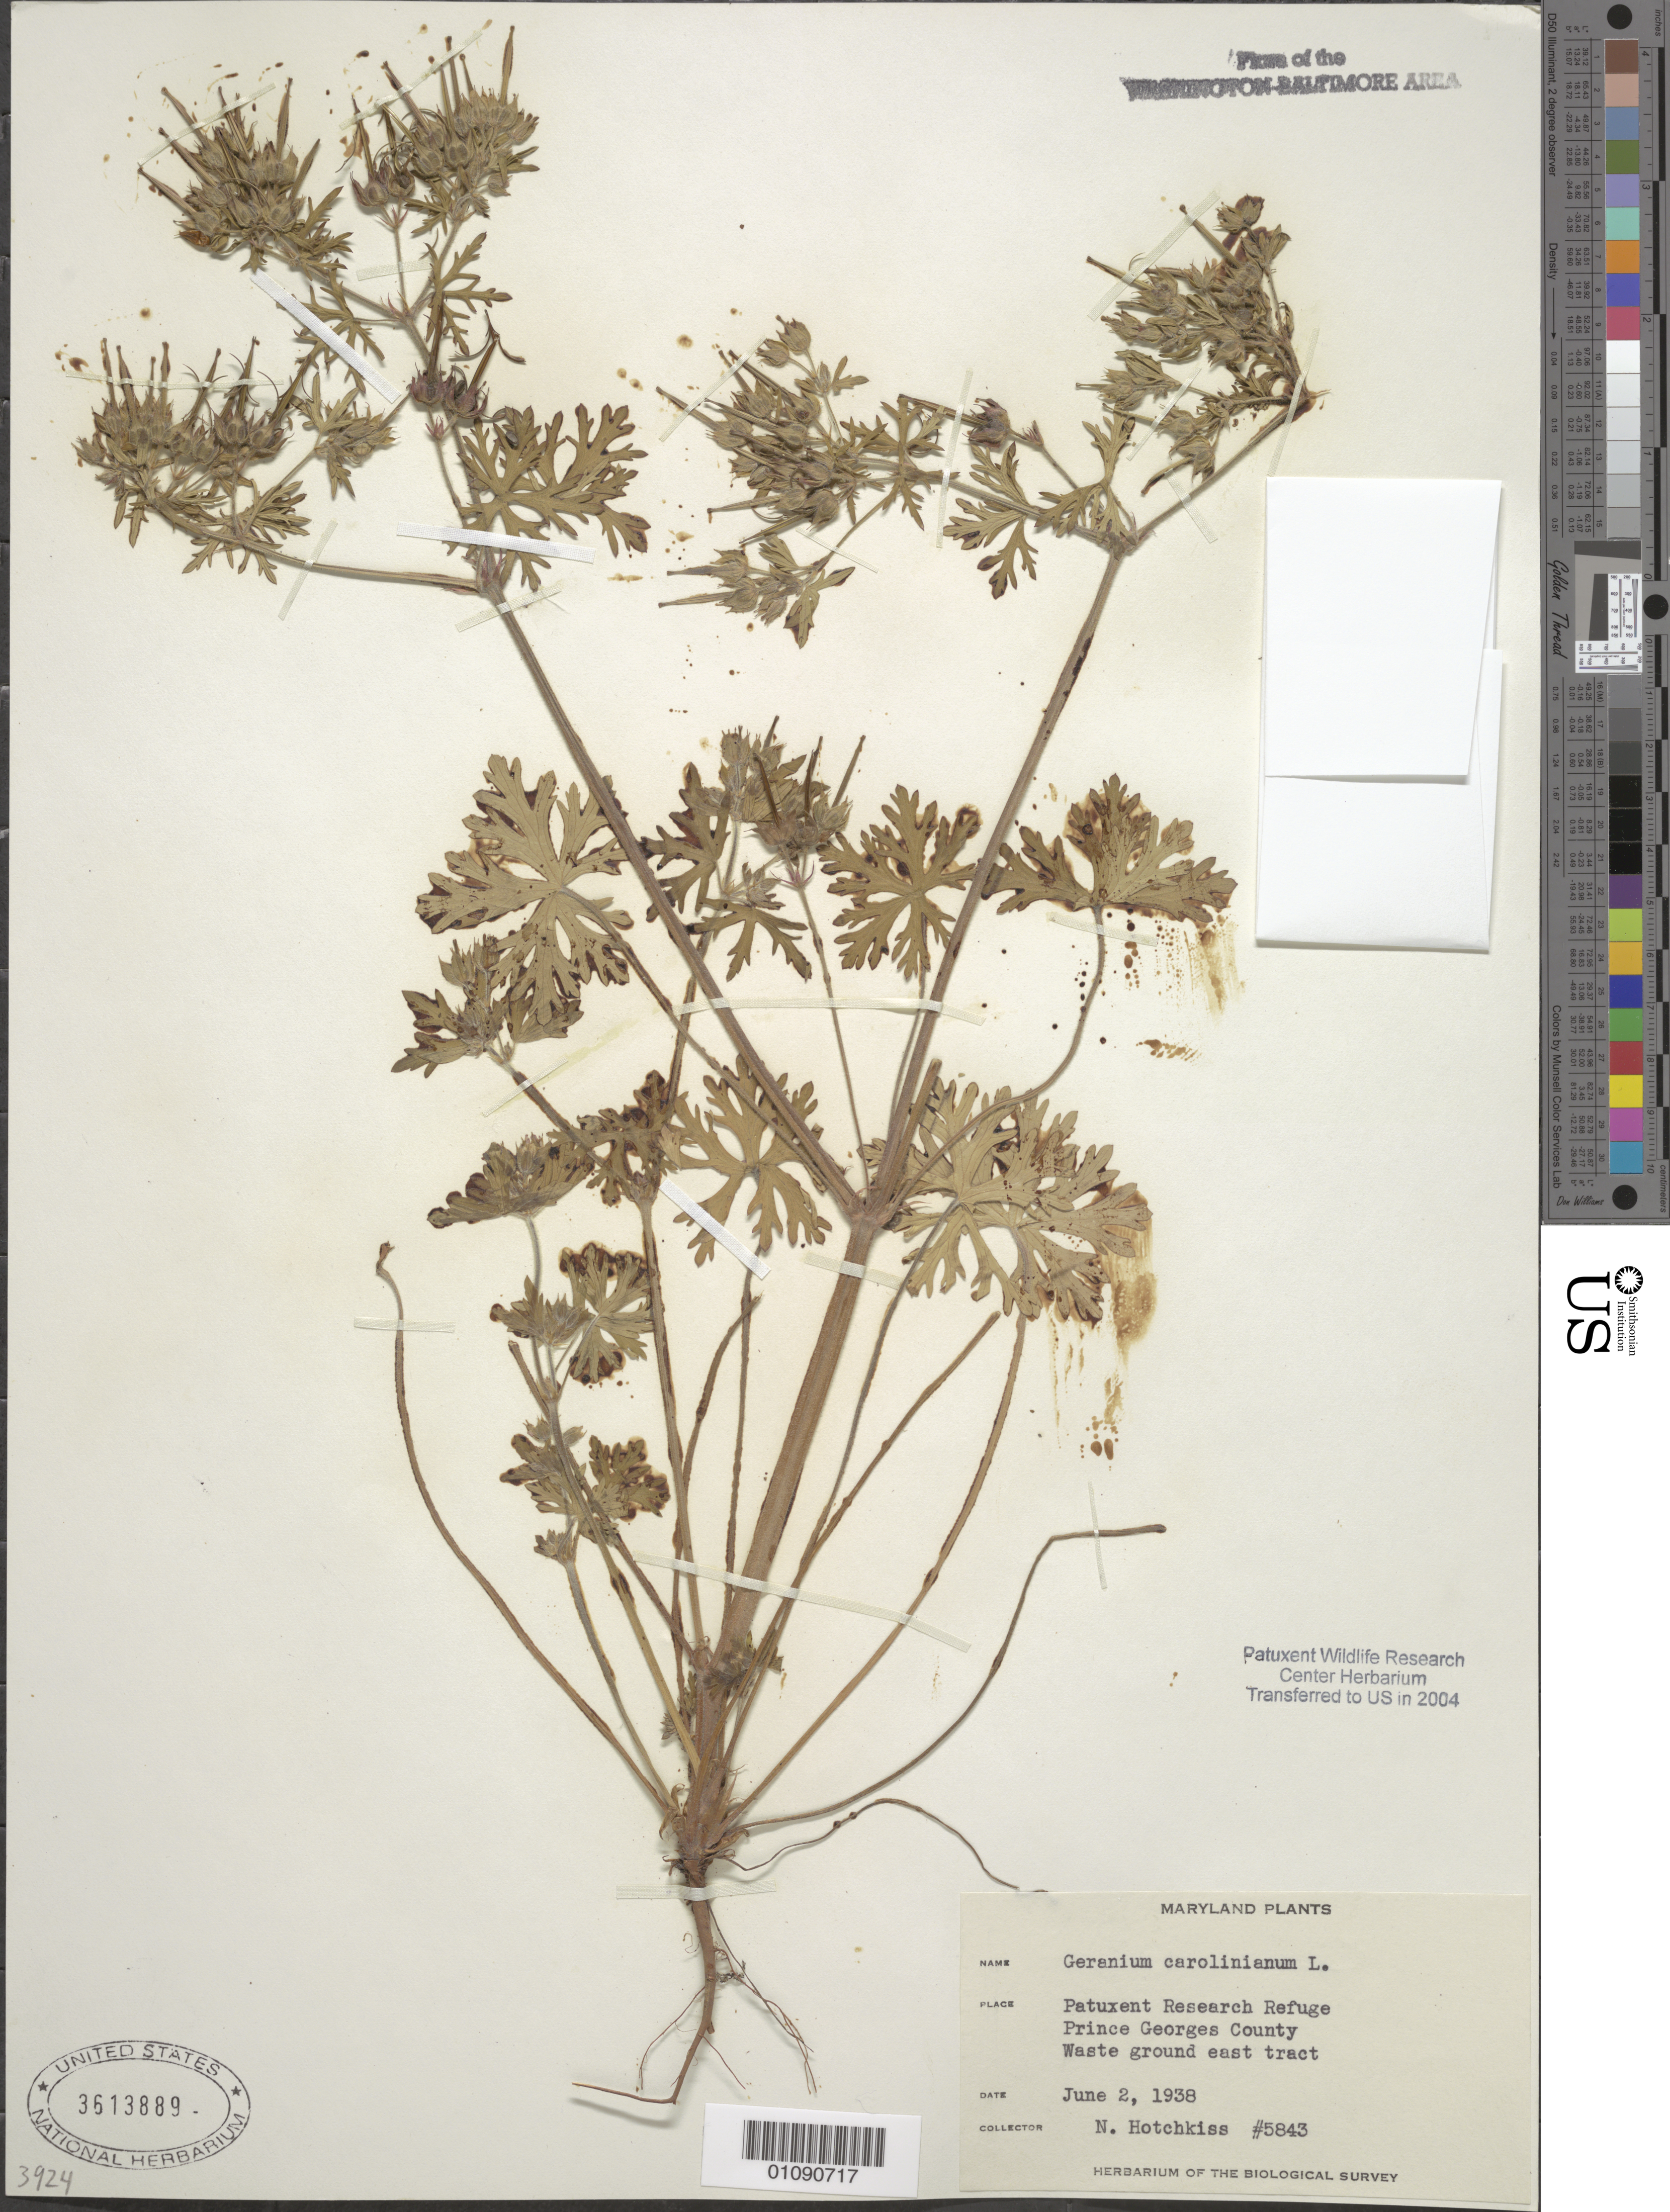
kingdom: Plantae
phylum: Tracheophyta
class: Magnoliopsida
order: Geraniales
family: Geraniaceae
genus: Geranium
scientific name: Geranium carolinianum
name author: L.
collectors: N. Hotchkiss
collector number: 5843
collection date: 1938-06-02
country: United States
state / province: Maryland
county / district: Prince George's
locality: Patuxent Wildlife Refuge, waste ground, East tract.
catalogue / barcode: US 3613889